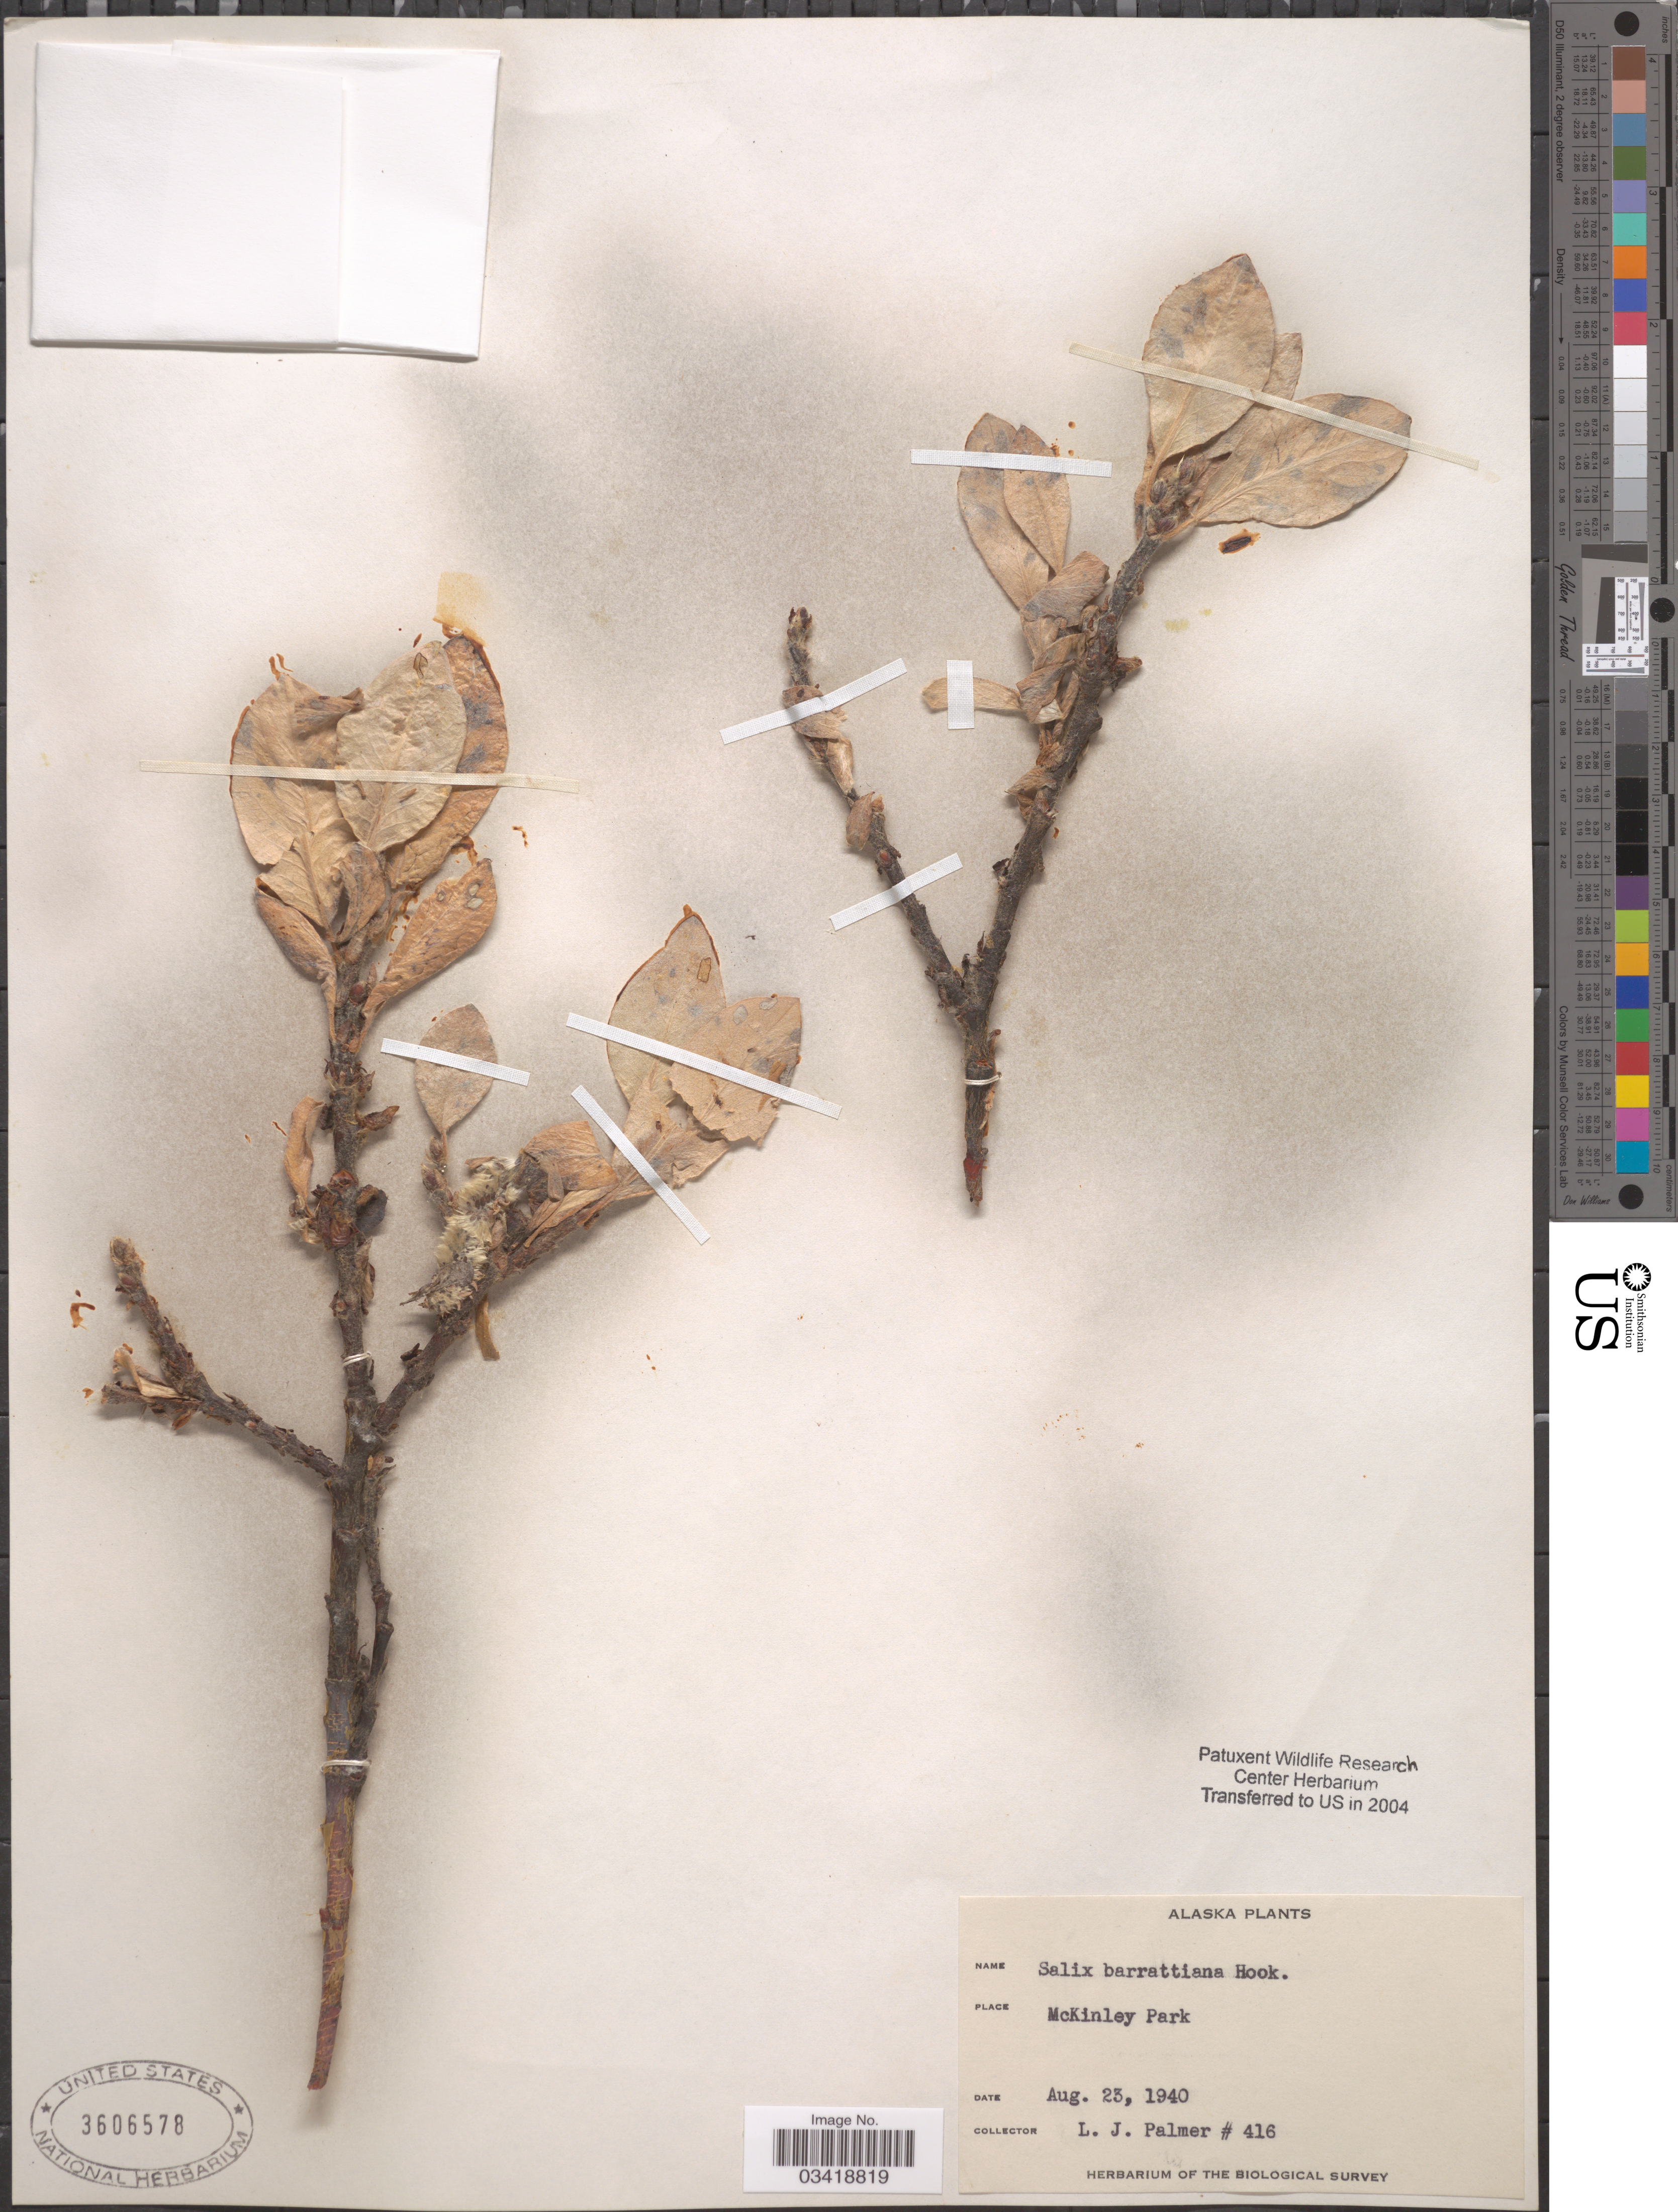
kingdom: Plantae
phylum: Tracheophyta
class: Magnoliopsida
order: Malpighiales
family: Salicaceae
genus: Salix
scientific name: Salix barrattiana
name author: Hook.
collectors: L. J. Palmer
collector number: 416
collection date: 1940-08-23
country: United States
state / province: Alaska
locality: McKinley Park.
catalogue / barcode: US 3606578